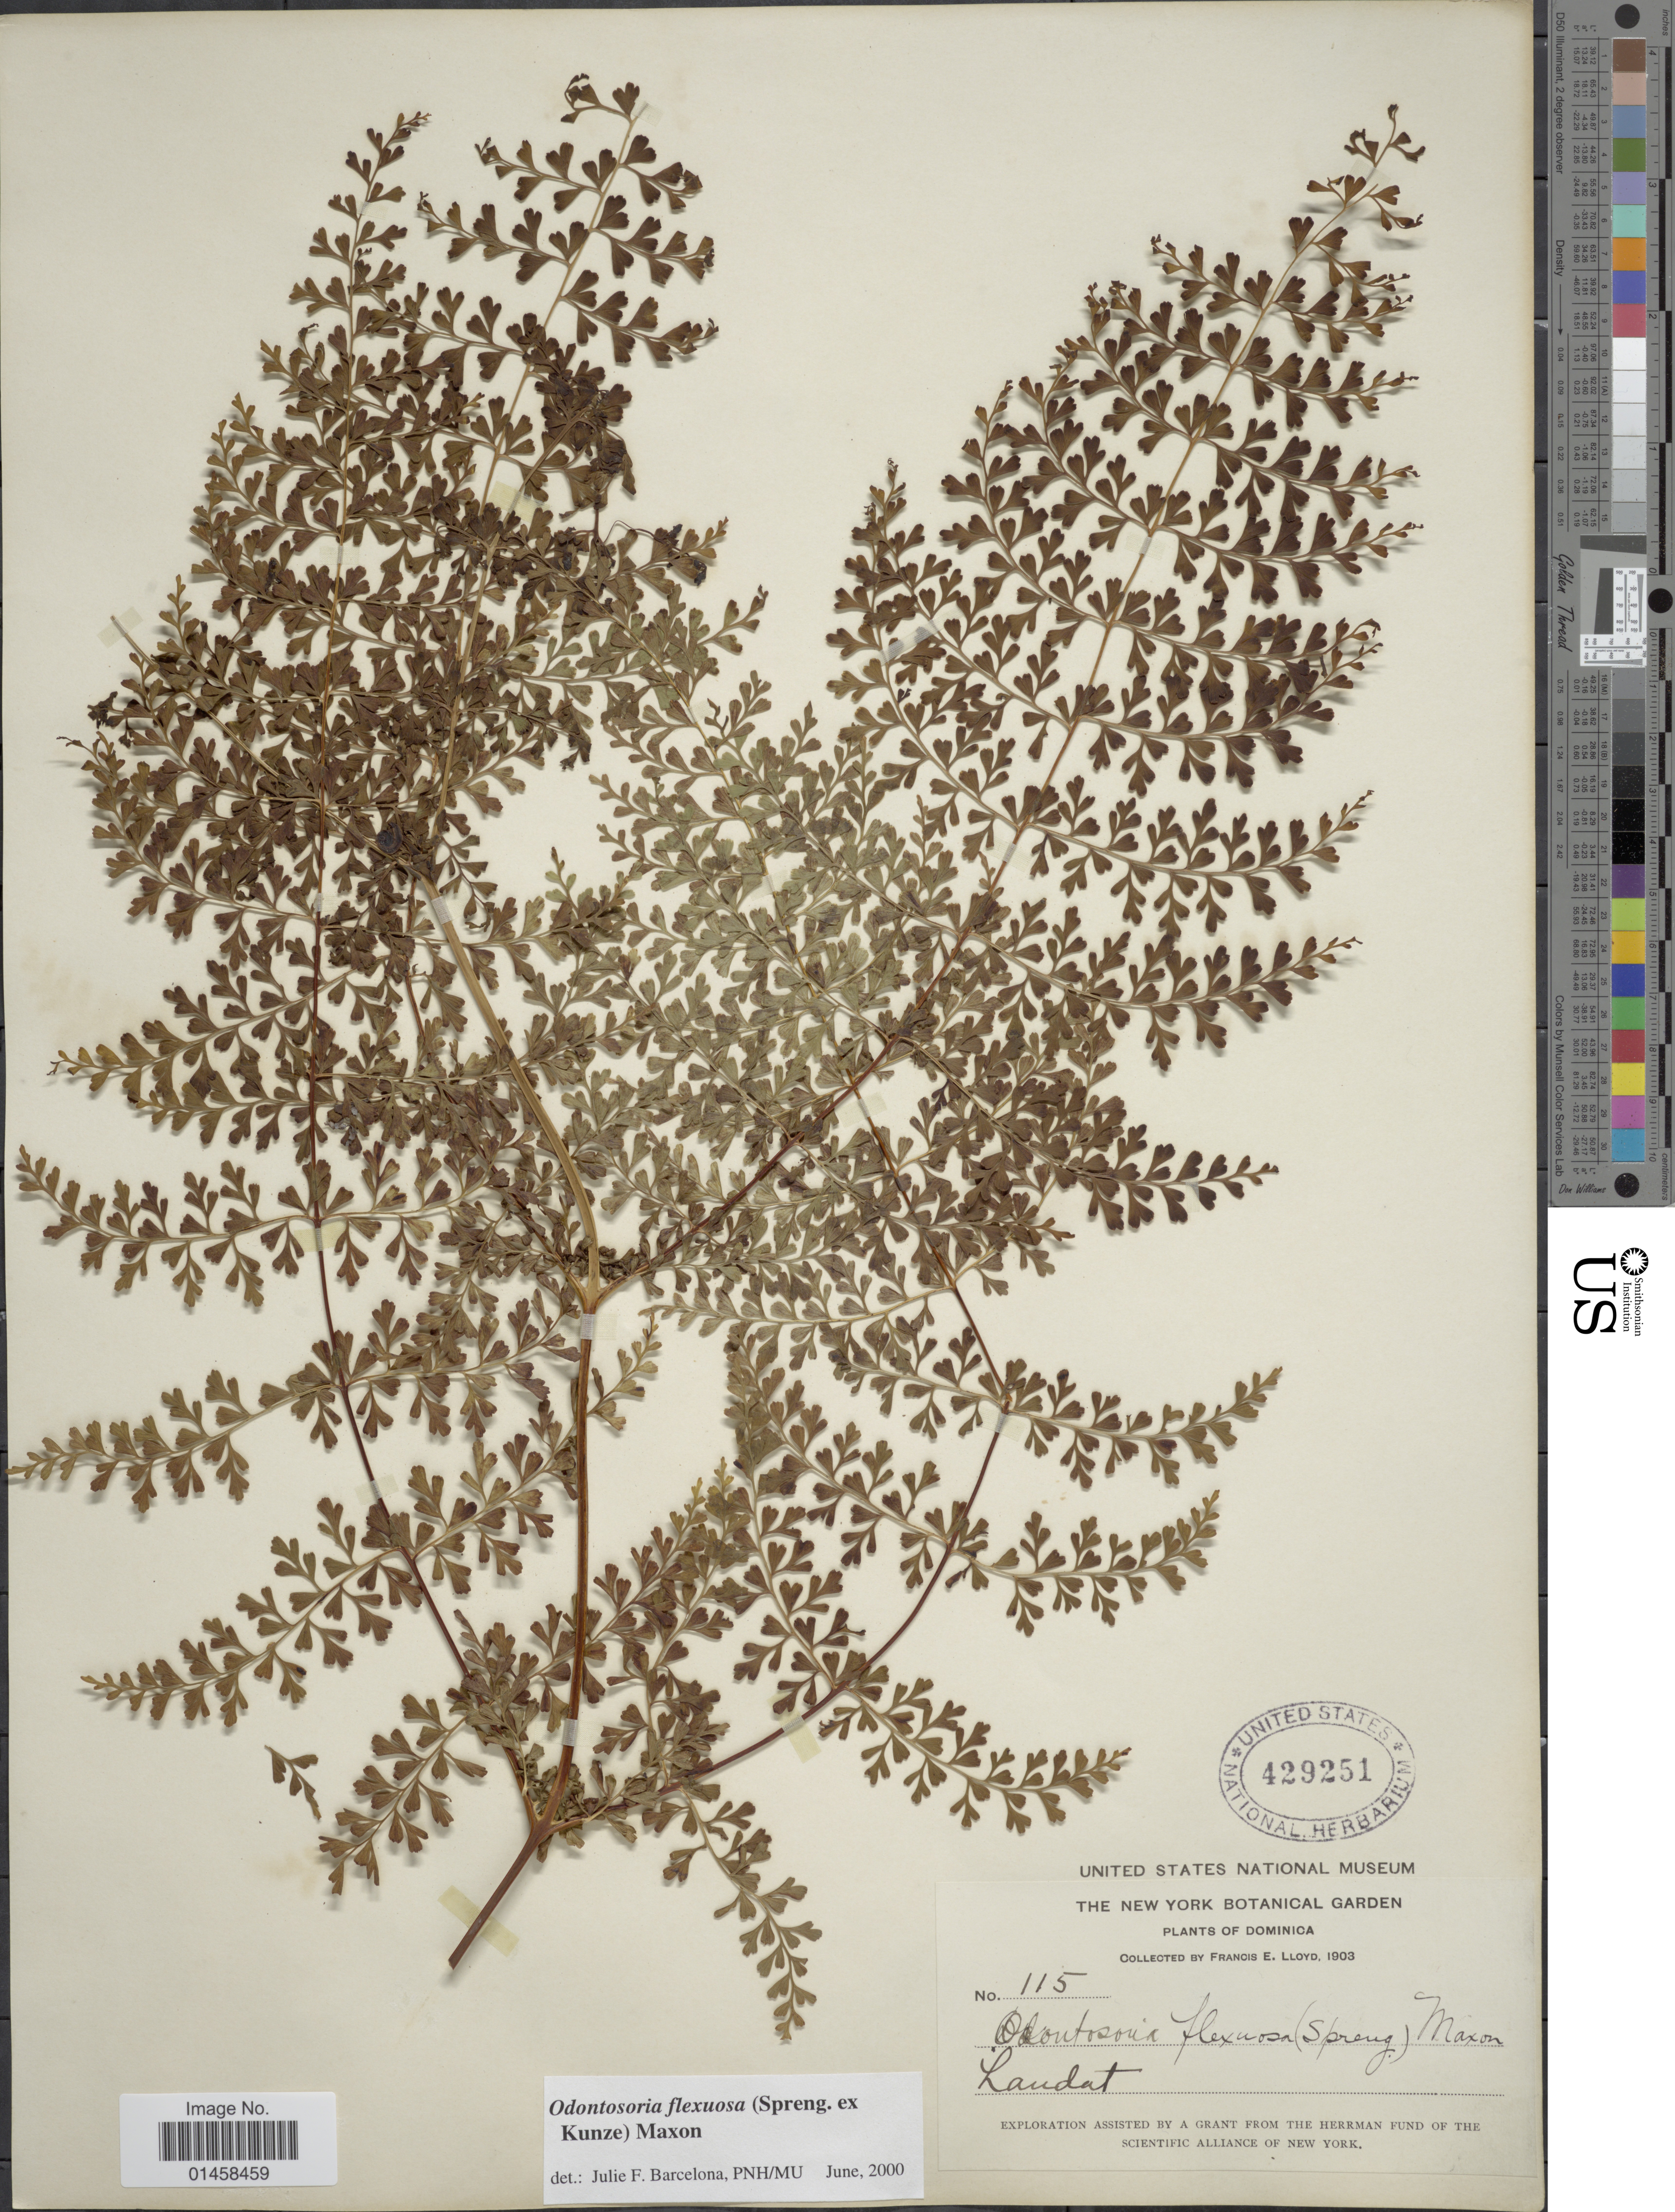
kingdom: Plantae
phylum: Tracheophyta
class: Polypodiopsida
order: Polypodiales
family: Lindsaeaceae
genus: Odontosoria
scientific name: Odontosoria flexuosa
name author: (Spreng. ex Kunze) Maxon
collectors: Lloyd, C. E.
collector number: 115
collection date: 1903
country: Dominica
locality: Laudat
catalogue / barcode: US 429251